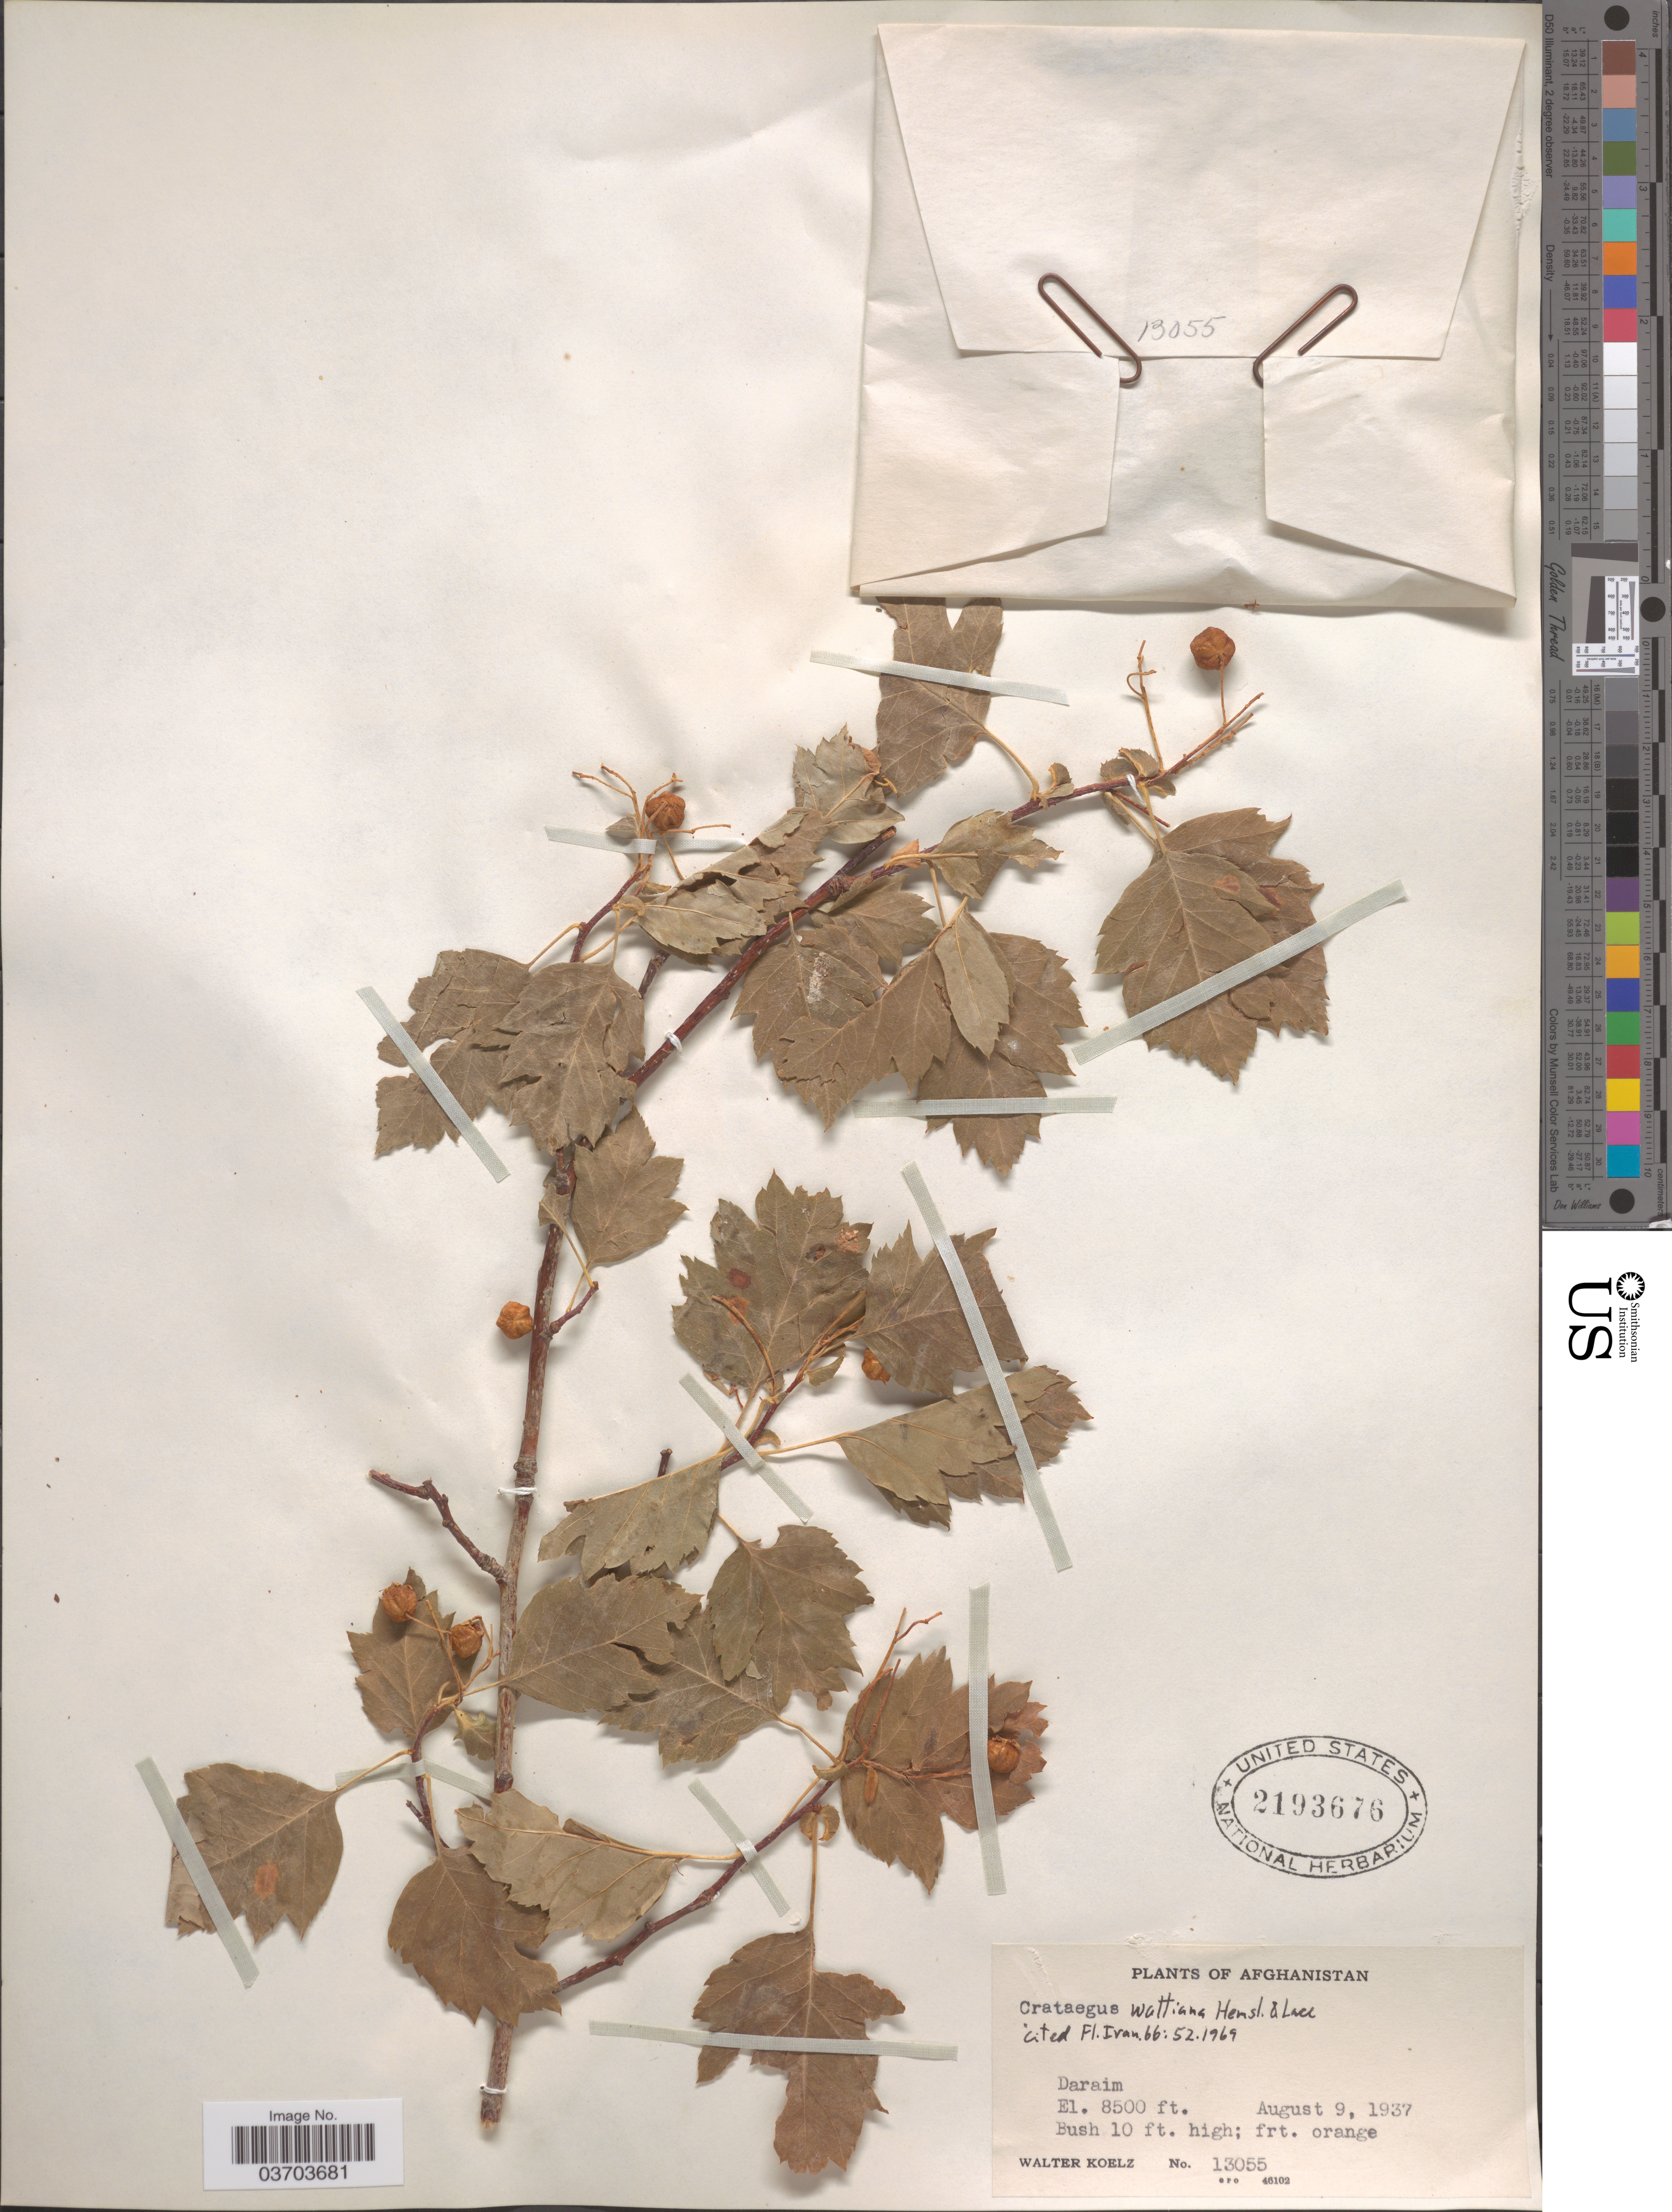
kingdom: Plantae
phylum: Tracheophyta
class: Magnoliopsida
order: Rosales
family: Rosaceae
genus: Crataegus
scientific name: Crataegus altaica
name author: Ledeb. ex Loudon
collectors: W. N. Koelz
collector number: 13055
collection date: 1937-08-09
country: Afghanistan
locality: Daraim.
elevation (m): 2591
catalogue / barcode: US 2193676